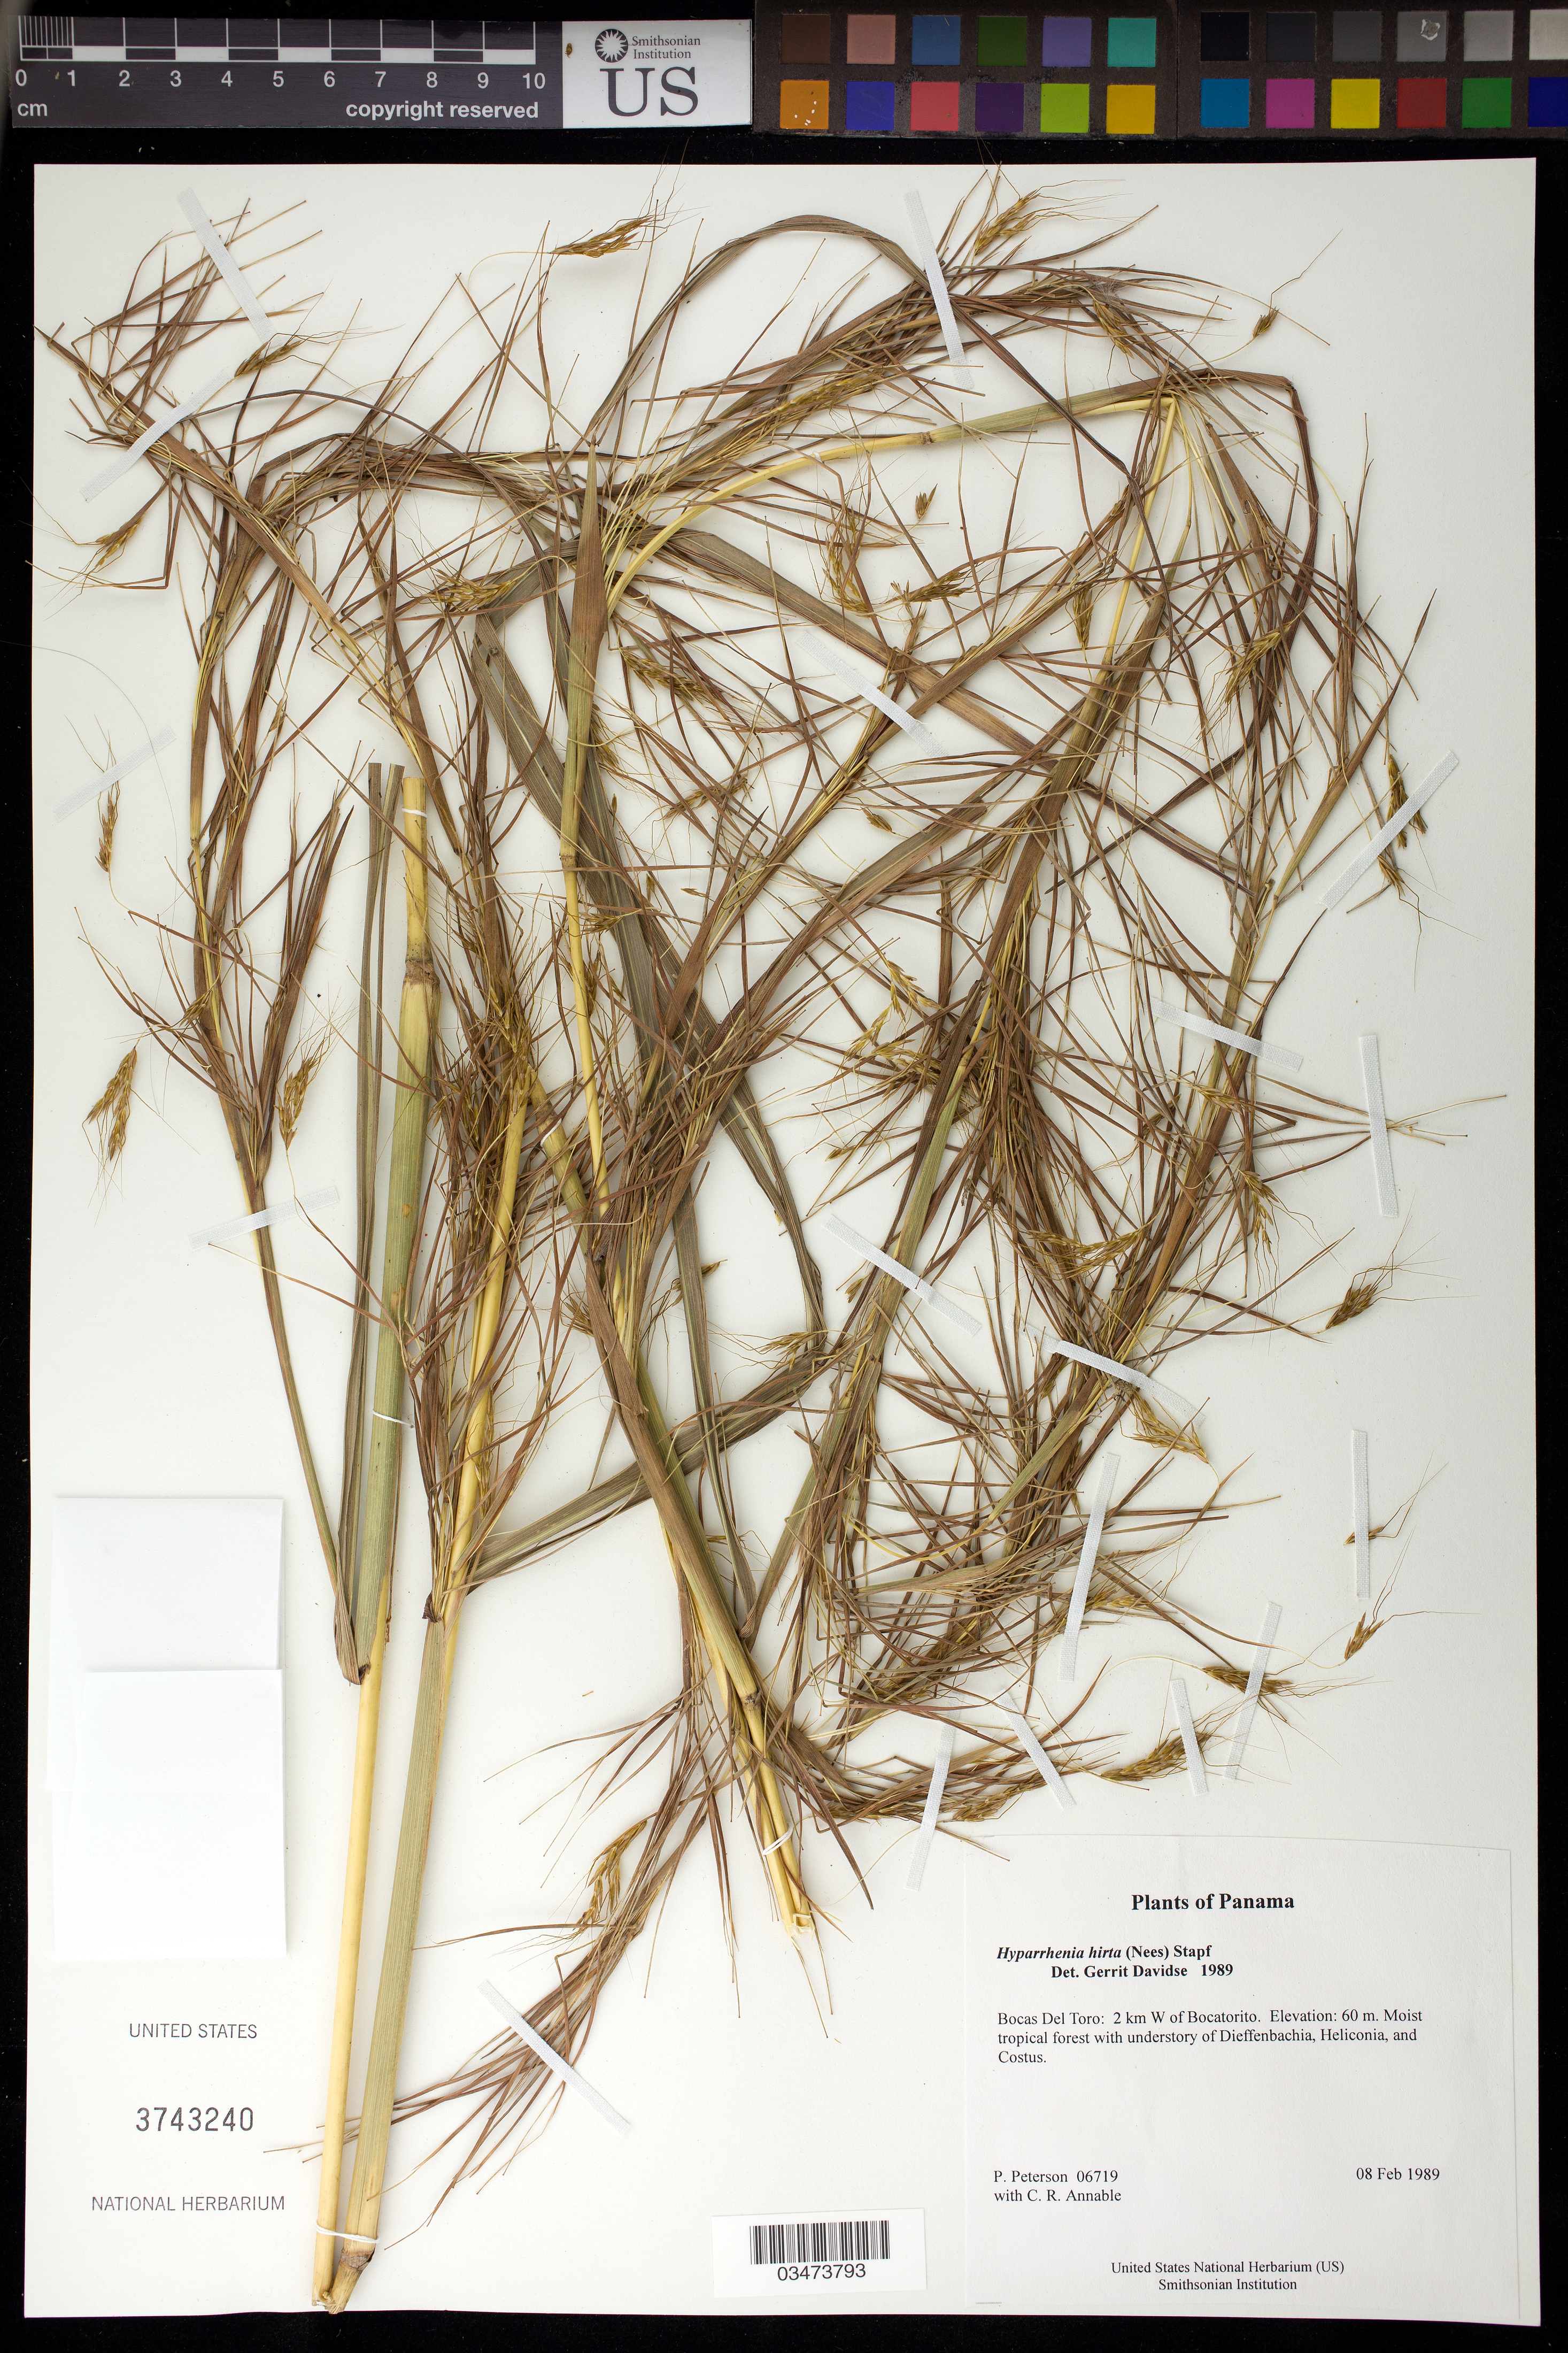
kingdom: Plantae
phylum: Tracheophyta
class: Liliopsida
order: Poales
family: Poaceae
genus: Hyparrhenia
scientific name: Hyparrhenia hirta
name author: (Nees) Stapf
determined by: Davidse, Gerrit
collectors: P. M. Peterson & C. R. Annable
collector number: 06719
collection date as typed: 08 Feb 1989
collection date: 1989-02-08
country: Panama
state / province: Bocas del Toro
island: San Cristobal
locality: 2 km W of Bocatorito.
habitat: Moist tropical forest with understory of Dieffenbachia, Heliconia, and Costus.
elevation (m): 60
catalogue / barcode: US 3743240